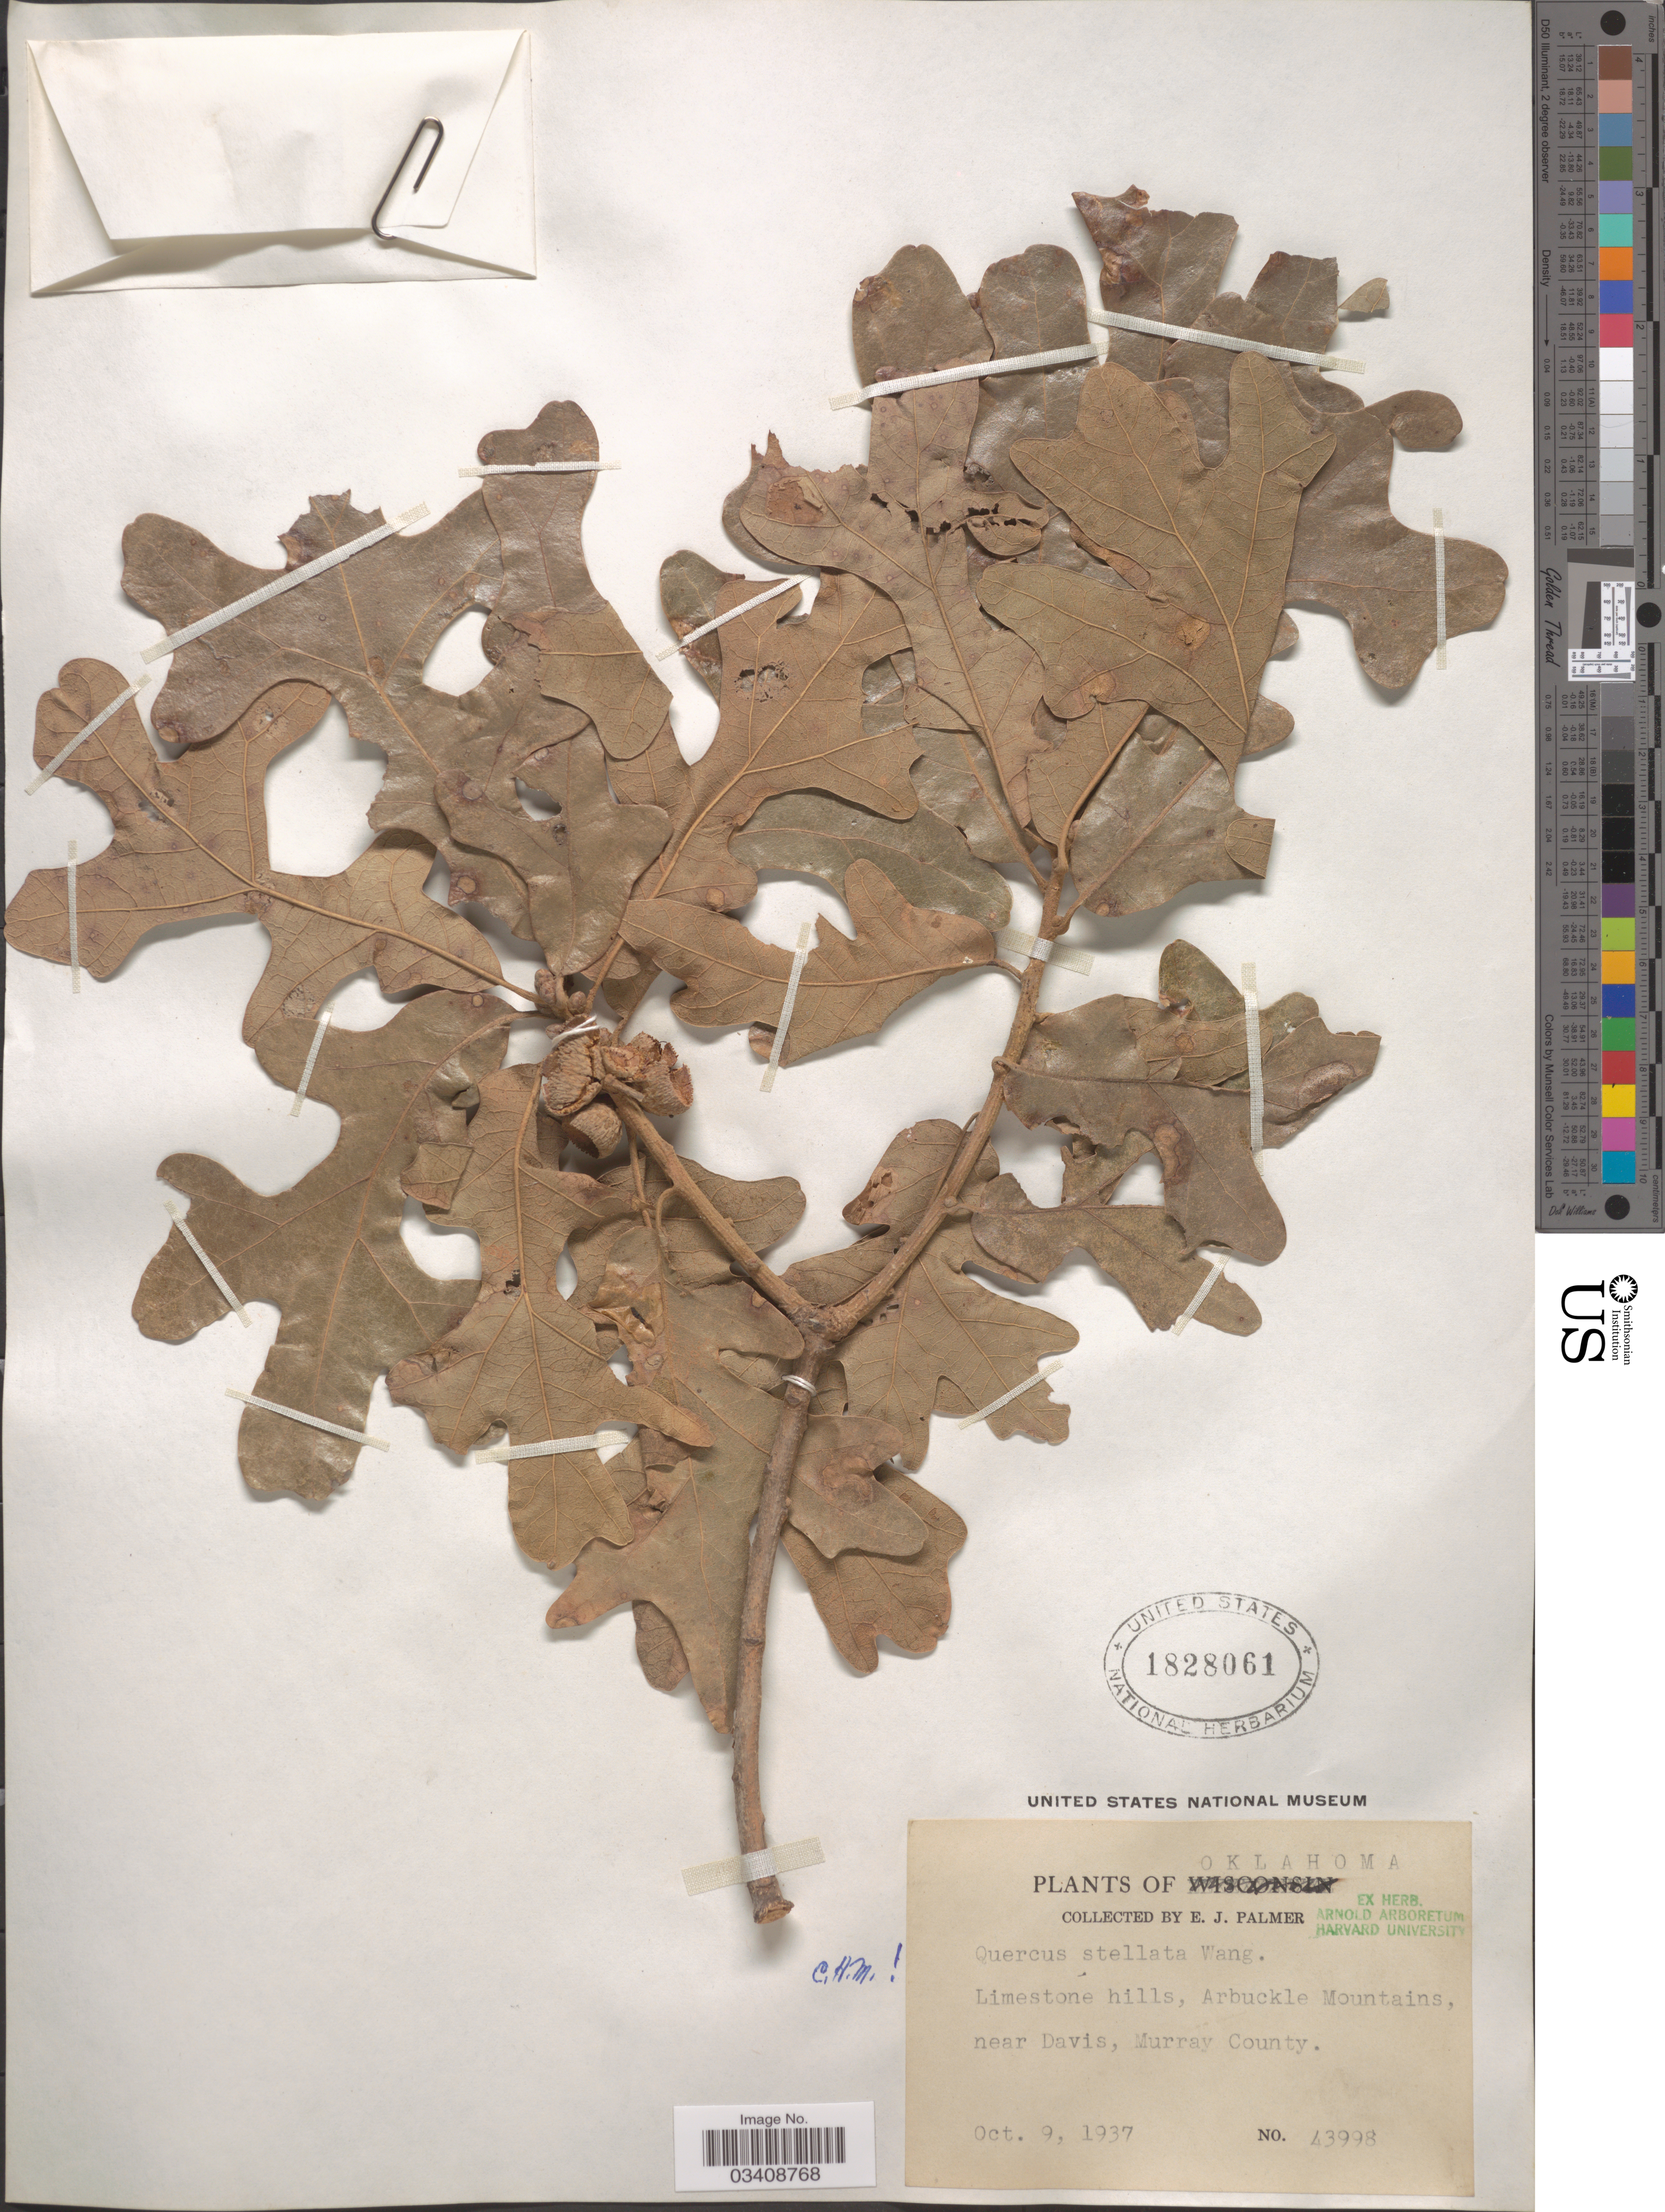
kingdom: Plantae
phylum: Tracheophyta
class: Magnoliopsida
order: Fagales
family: Fagaceae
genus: Quercus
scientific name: Quercus stellata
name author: Wangenh.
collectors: E. J. Palmer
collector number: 43998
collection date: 1937-10-09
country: United States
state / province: Oklahoma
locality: Limestone hills, Arbuckle Mountains, near Davis, Murray County.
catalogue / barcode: US 1828061